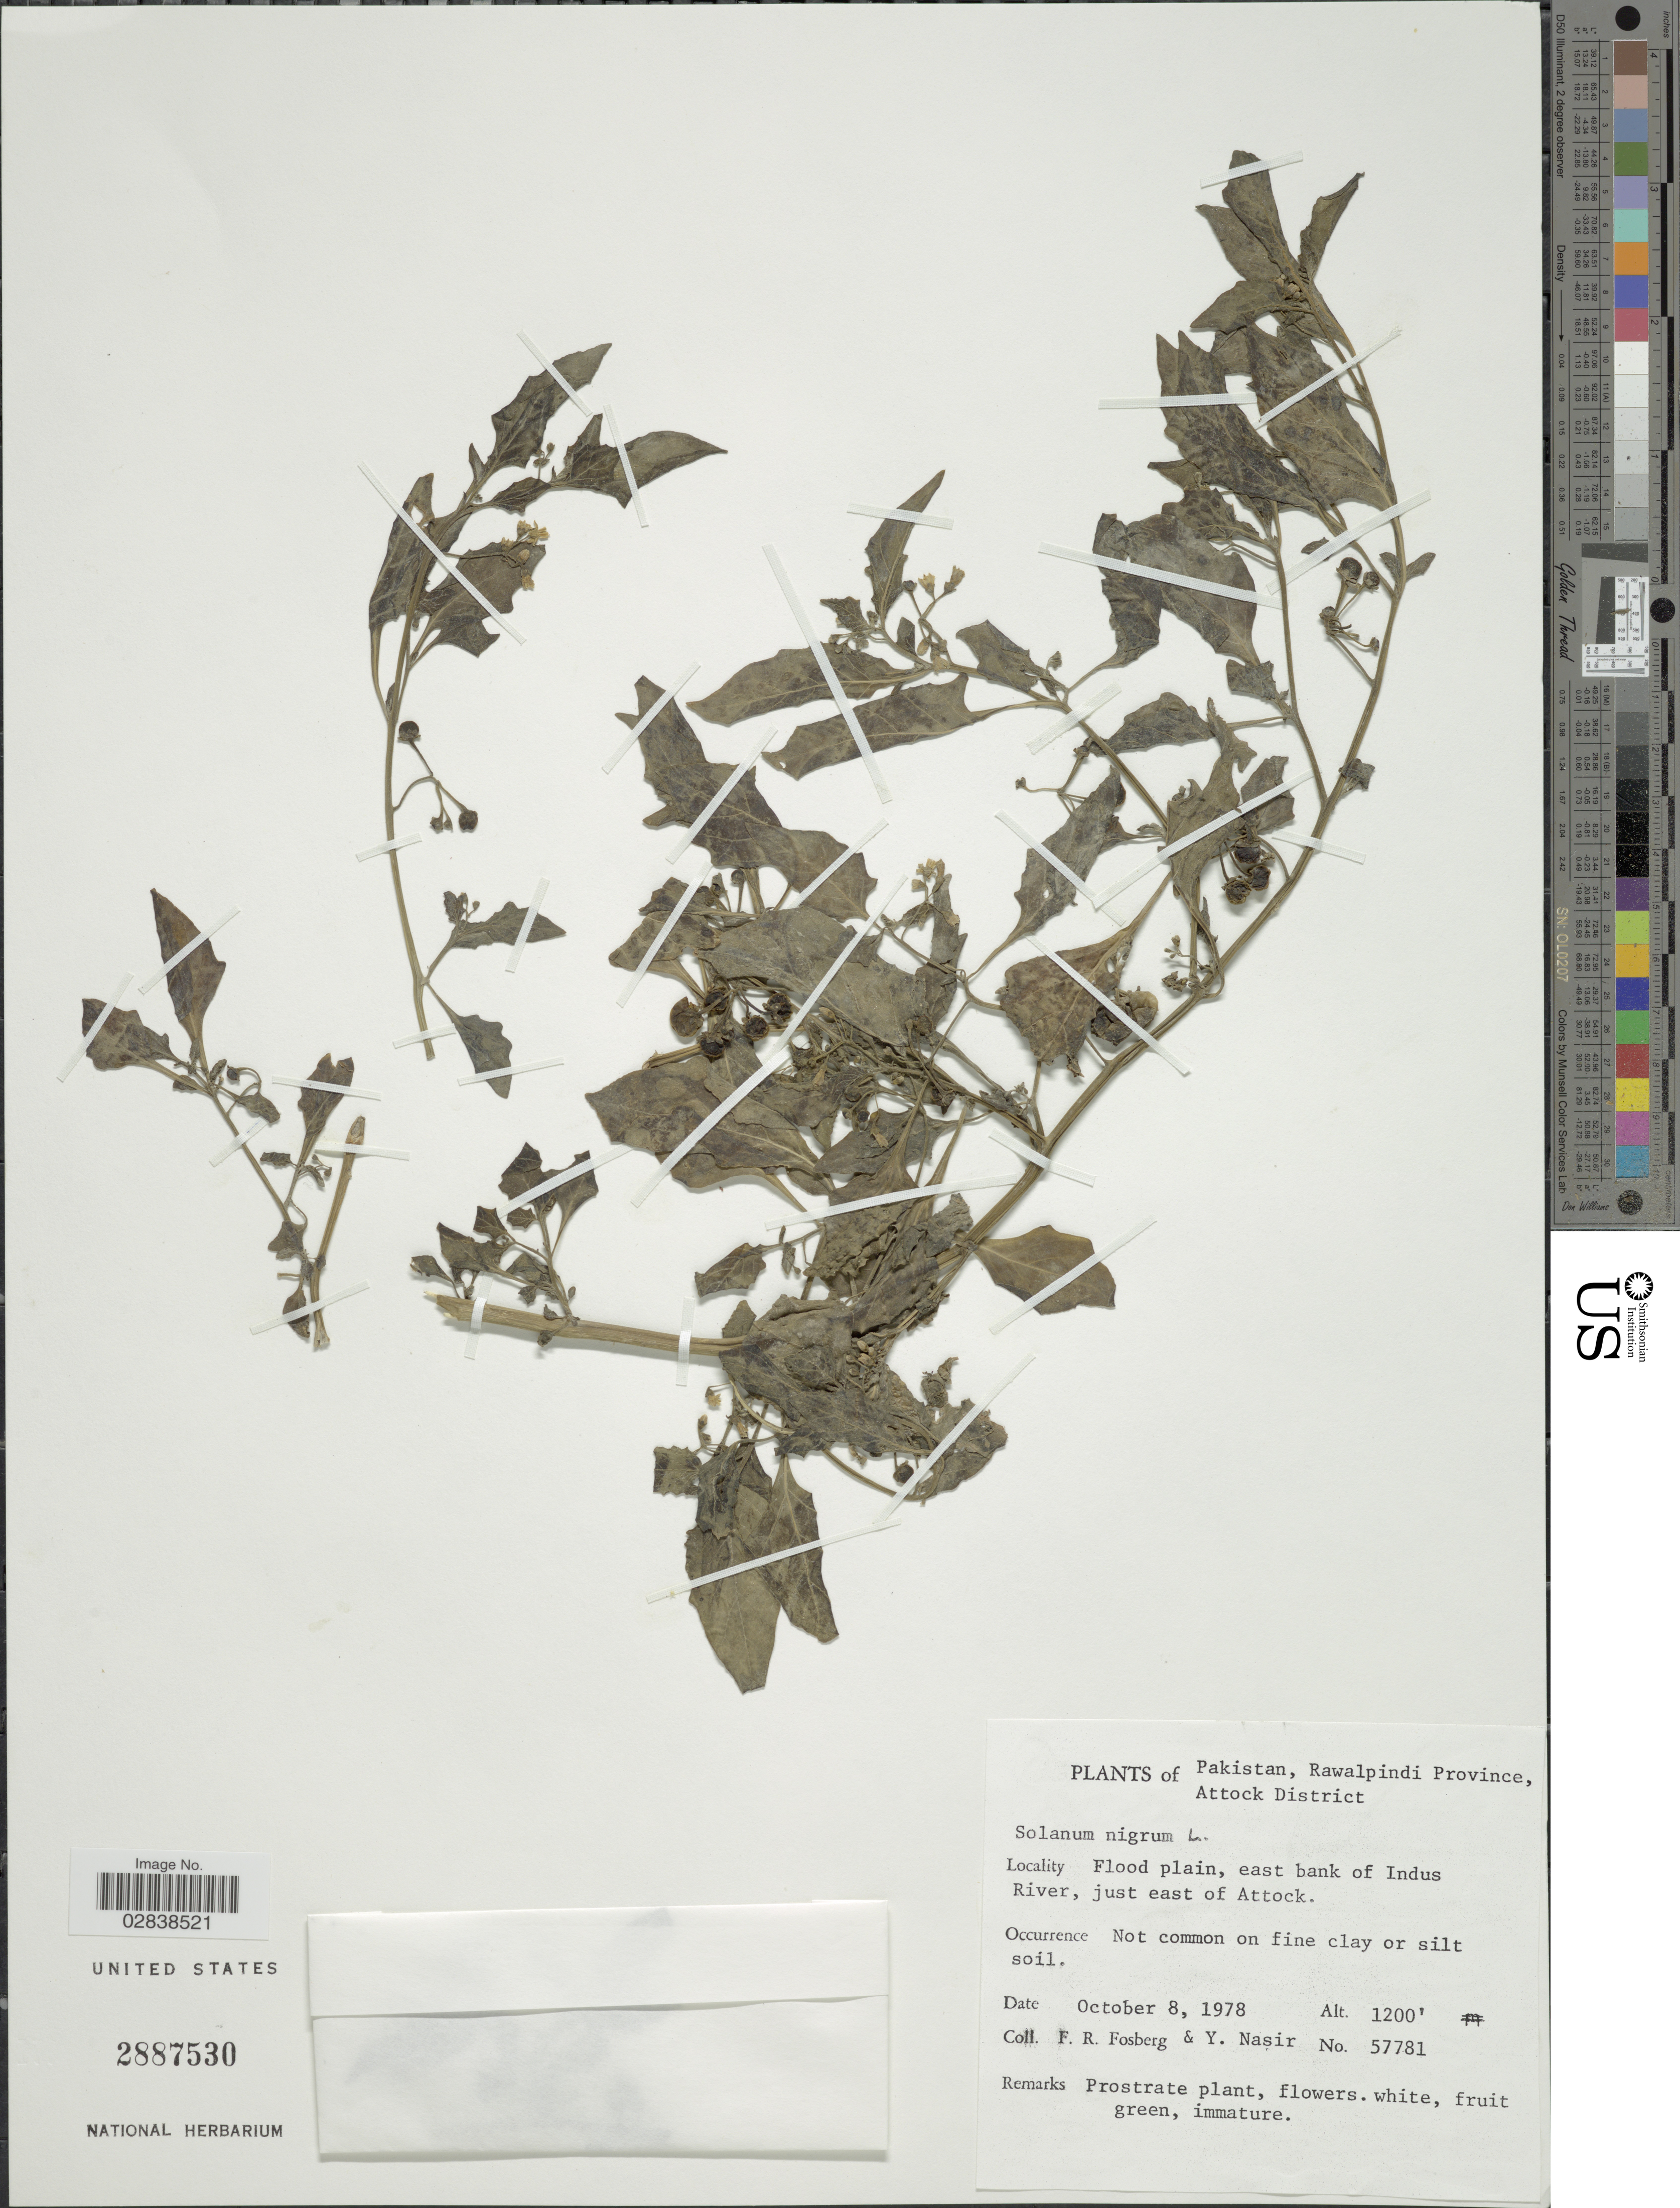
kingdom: Plantae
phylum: Tracheophyta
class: Magnoliopsida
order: Solanales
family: Solanaceae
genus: Solanum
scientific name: Solanum nigrum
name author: L.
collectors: F. R. Fosberg & Y. Nasir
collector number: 57781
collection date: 1978-10-08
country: Pakistan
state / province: Punjab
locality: Pakistan, Rawalpindi Province, Attock District, Flood plain, east bank of Indus River, just east of Attock.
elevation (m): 366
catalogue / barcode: US 2887530